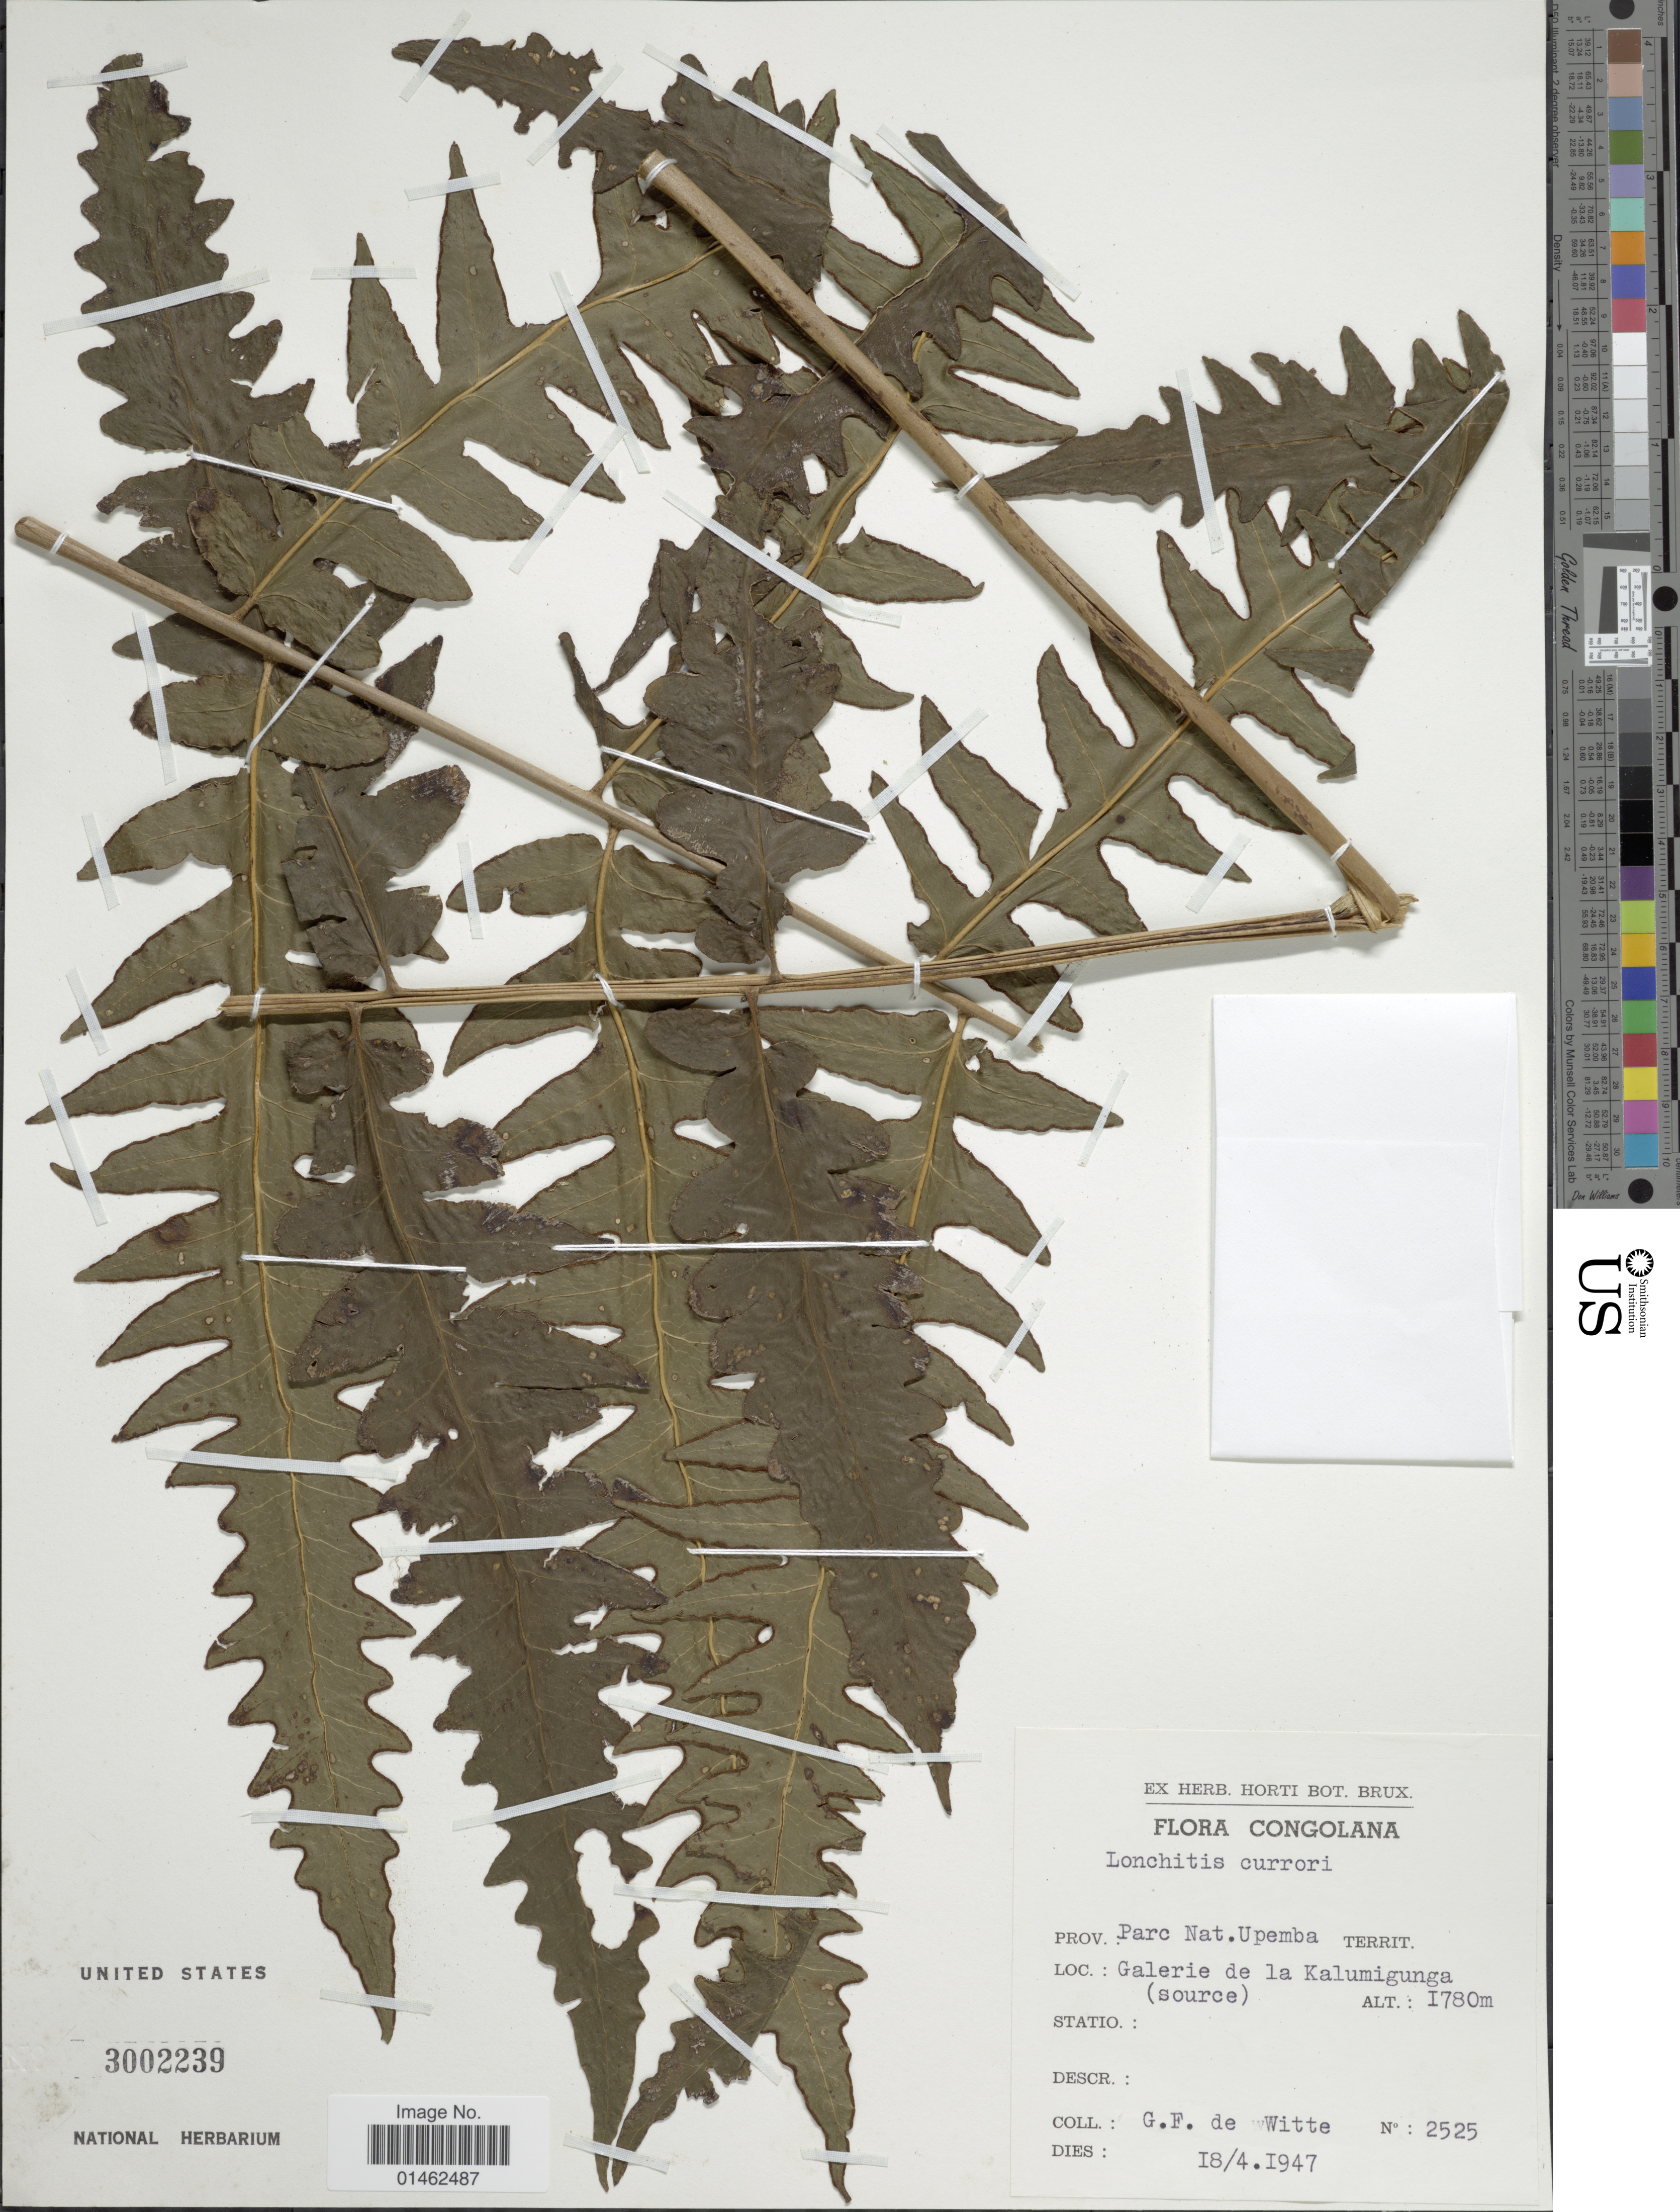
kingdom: Plantae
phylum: Tracheophyta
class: Polypodiopsida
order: Polypodiales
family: Dennstaedtiaceae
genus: Blotiella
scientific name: Blotiella currorii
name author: Hook.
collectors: G. de Witte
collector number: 2525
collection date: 1947-04-18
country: Congo, Democratic Republic of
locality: Prov. Parc Nat. Upemba, Galerie de la Kalumigunga (source)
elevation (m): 1780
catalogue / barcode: US 3002239